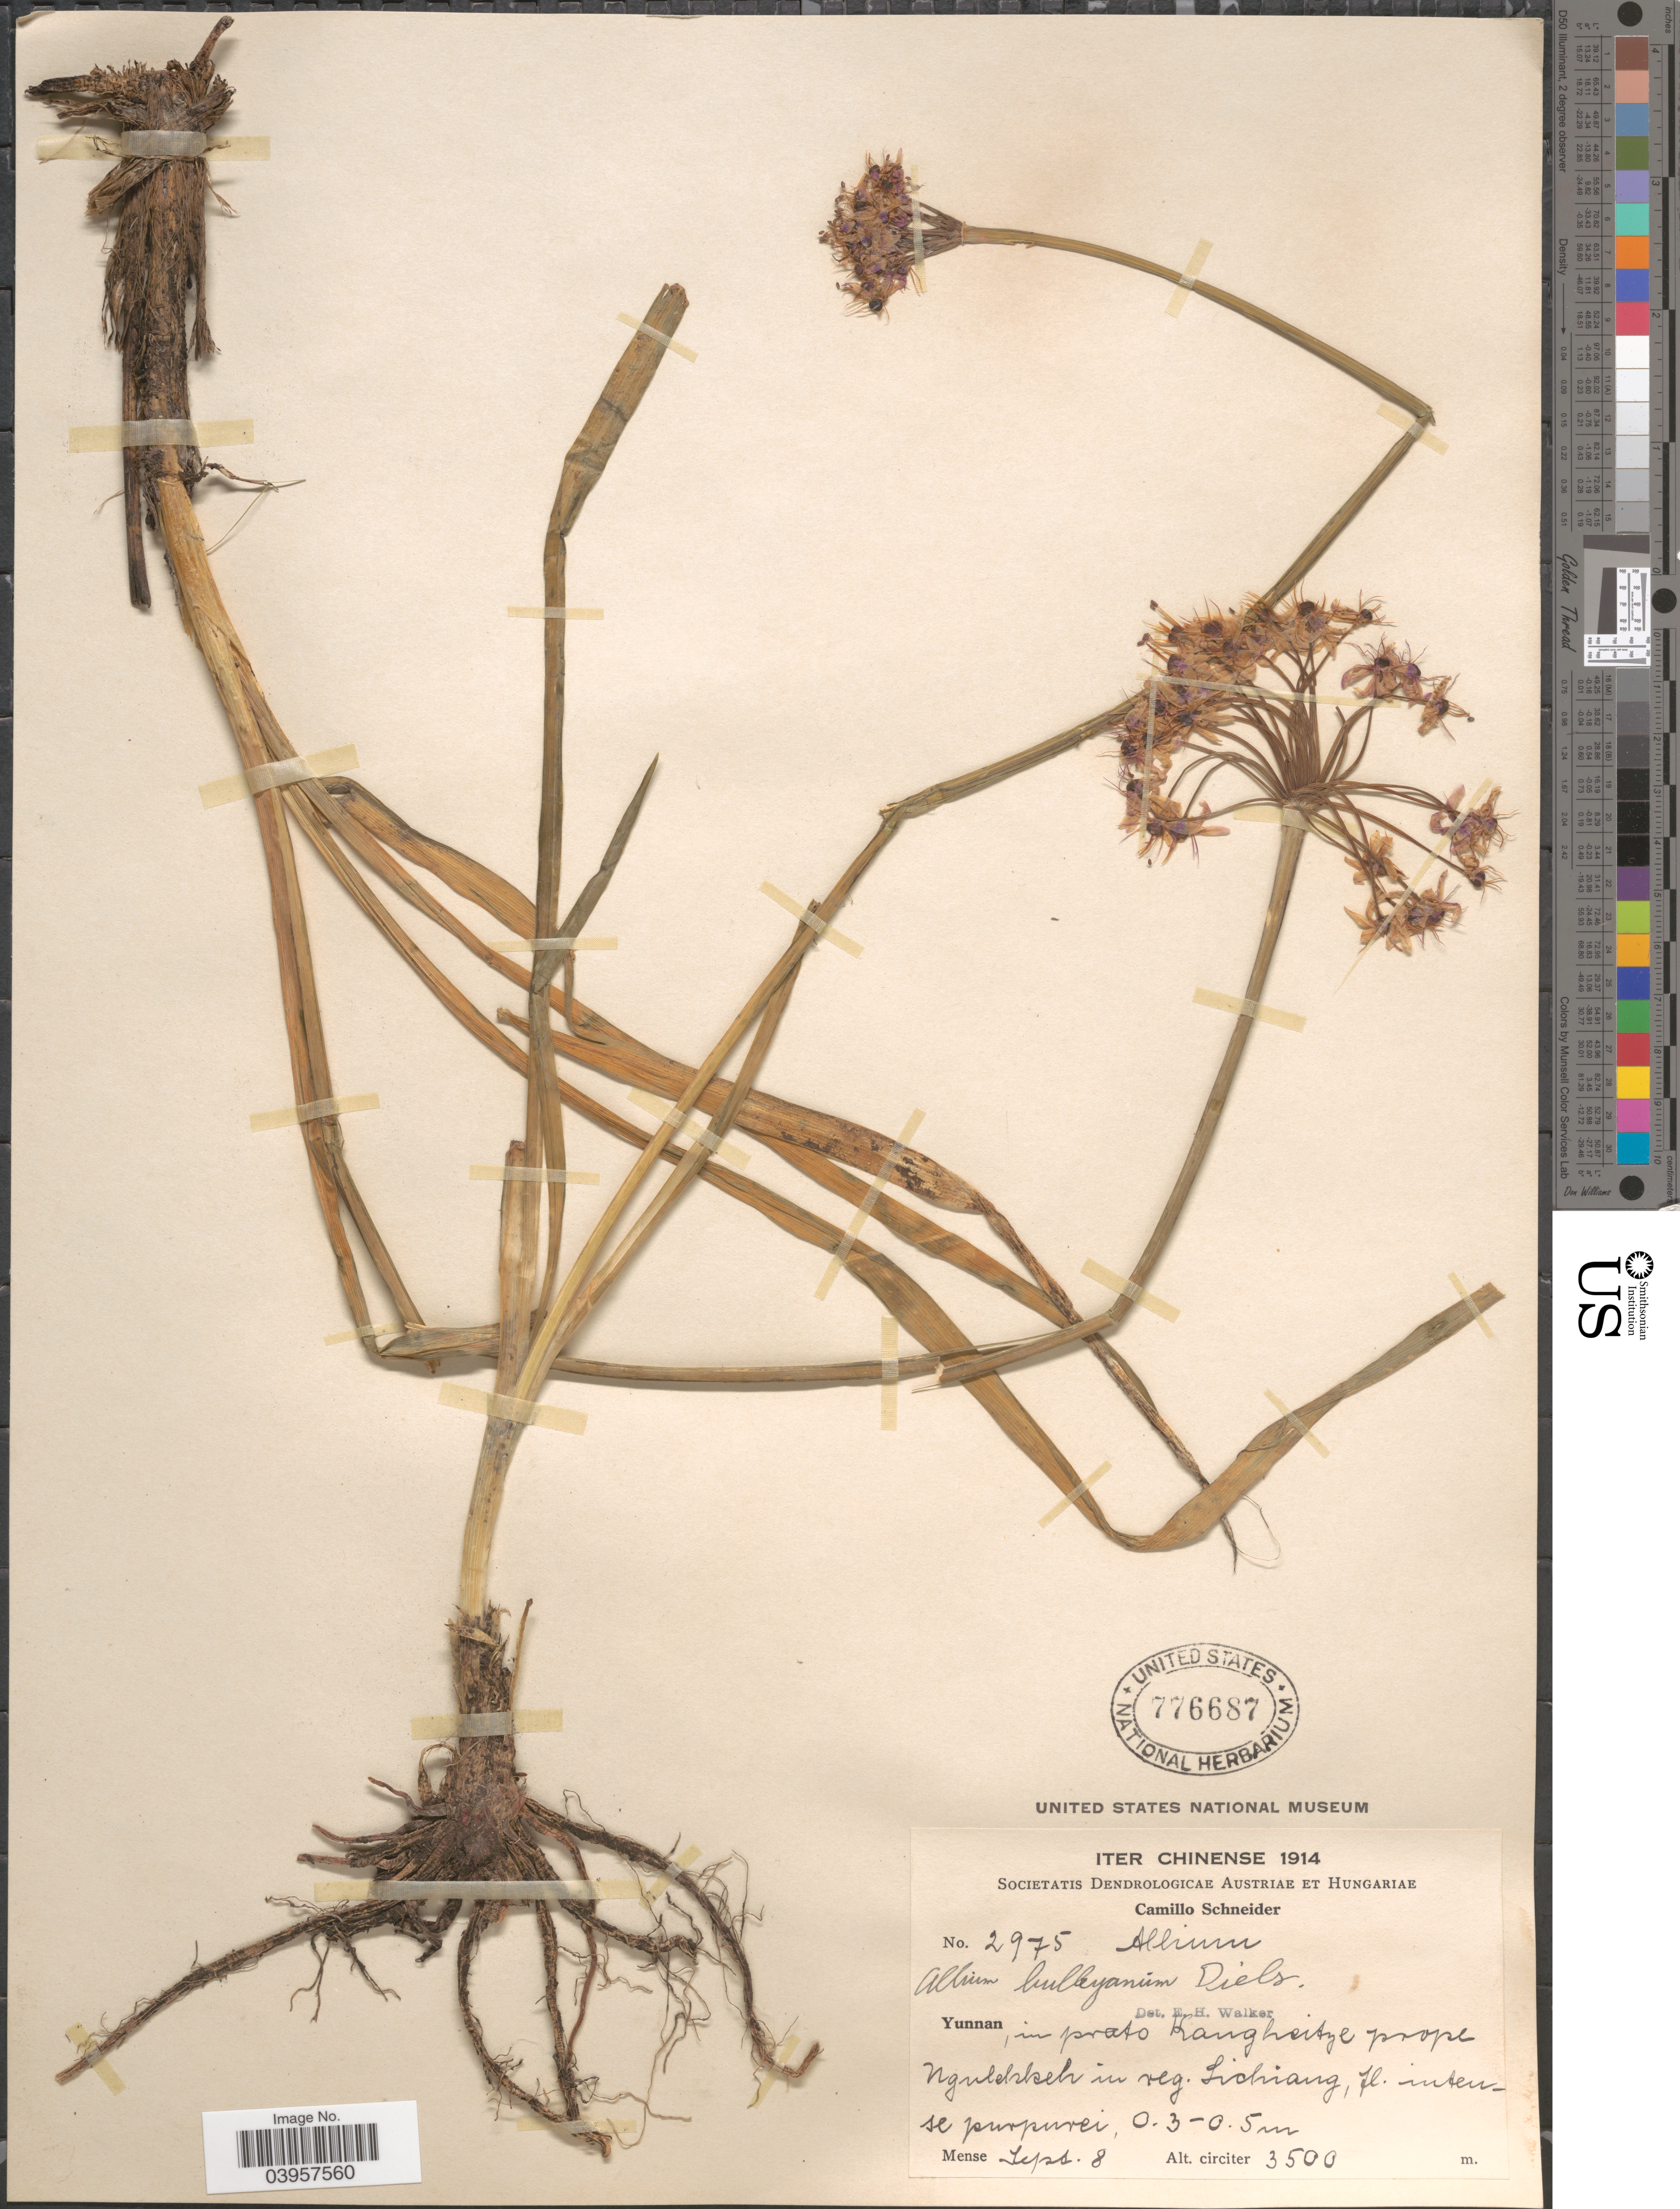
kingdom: Plantae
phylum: Tracheophyta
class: Liliopsida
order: Asparagales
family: Amaryllidaceae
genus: Allium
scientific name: Allium bulleyanum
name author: Diels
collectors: C. K. Schneider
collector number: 2975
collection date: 1914-09-08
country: China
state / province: Yunnan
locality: In prato Kangheitze prope Ngulekkeh in reg. Lichiang.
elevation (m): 3500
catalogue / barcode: US 776687